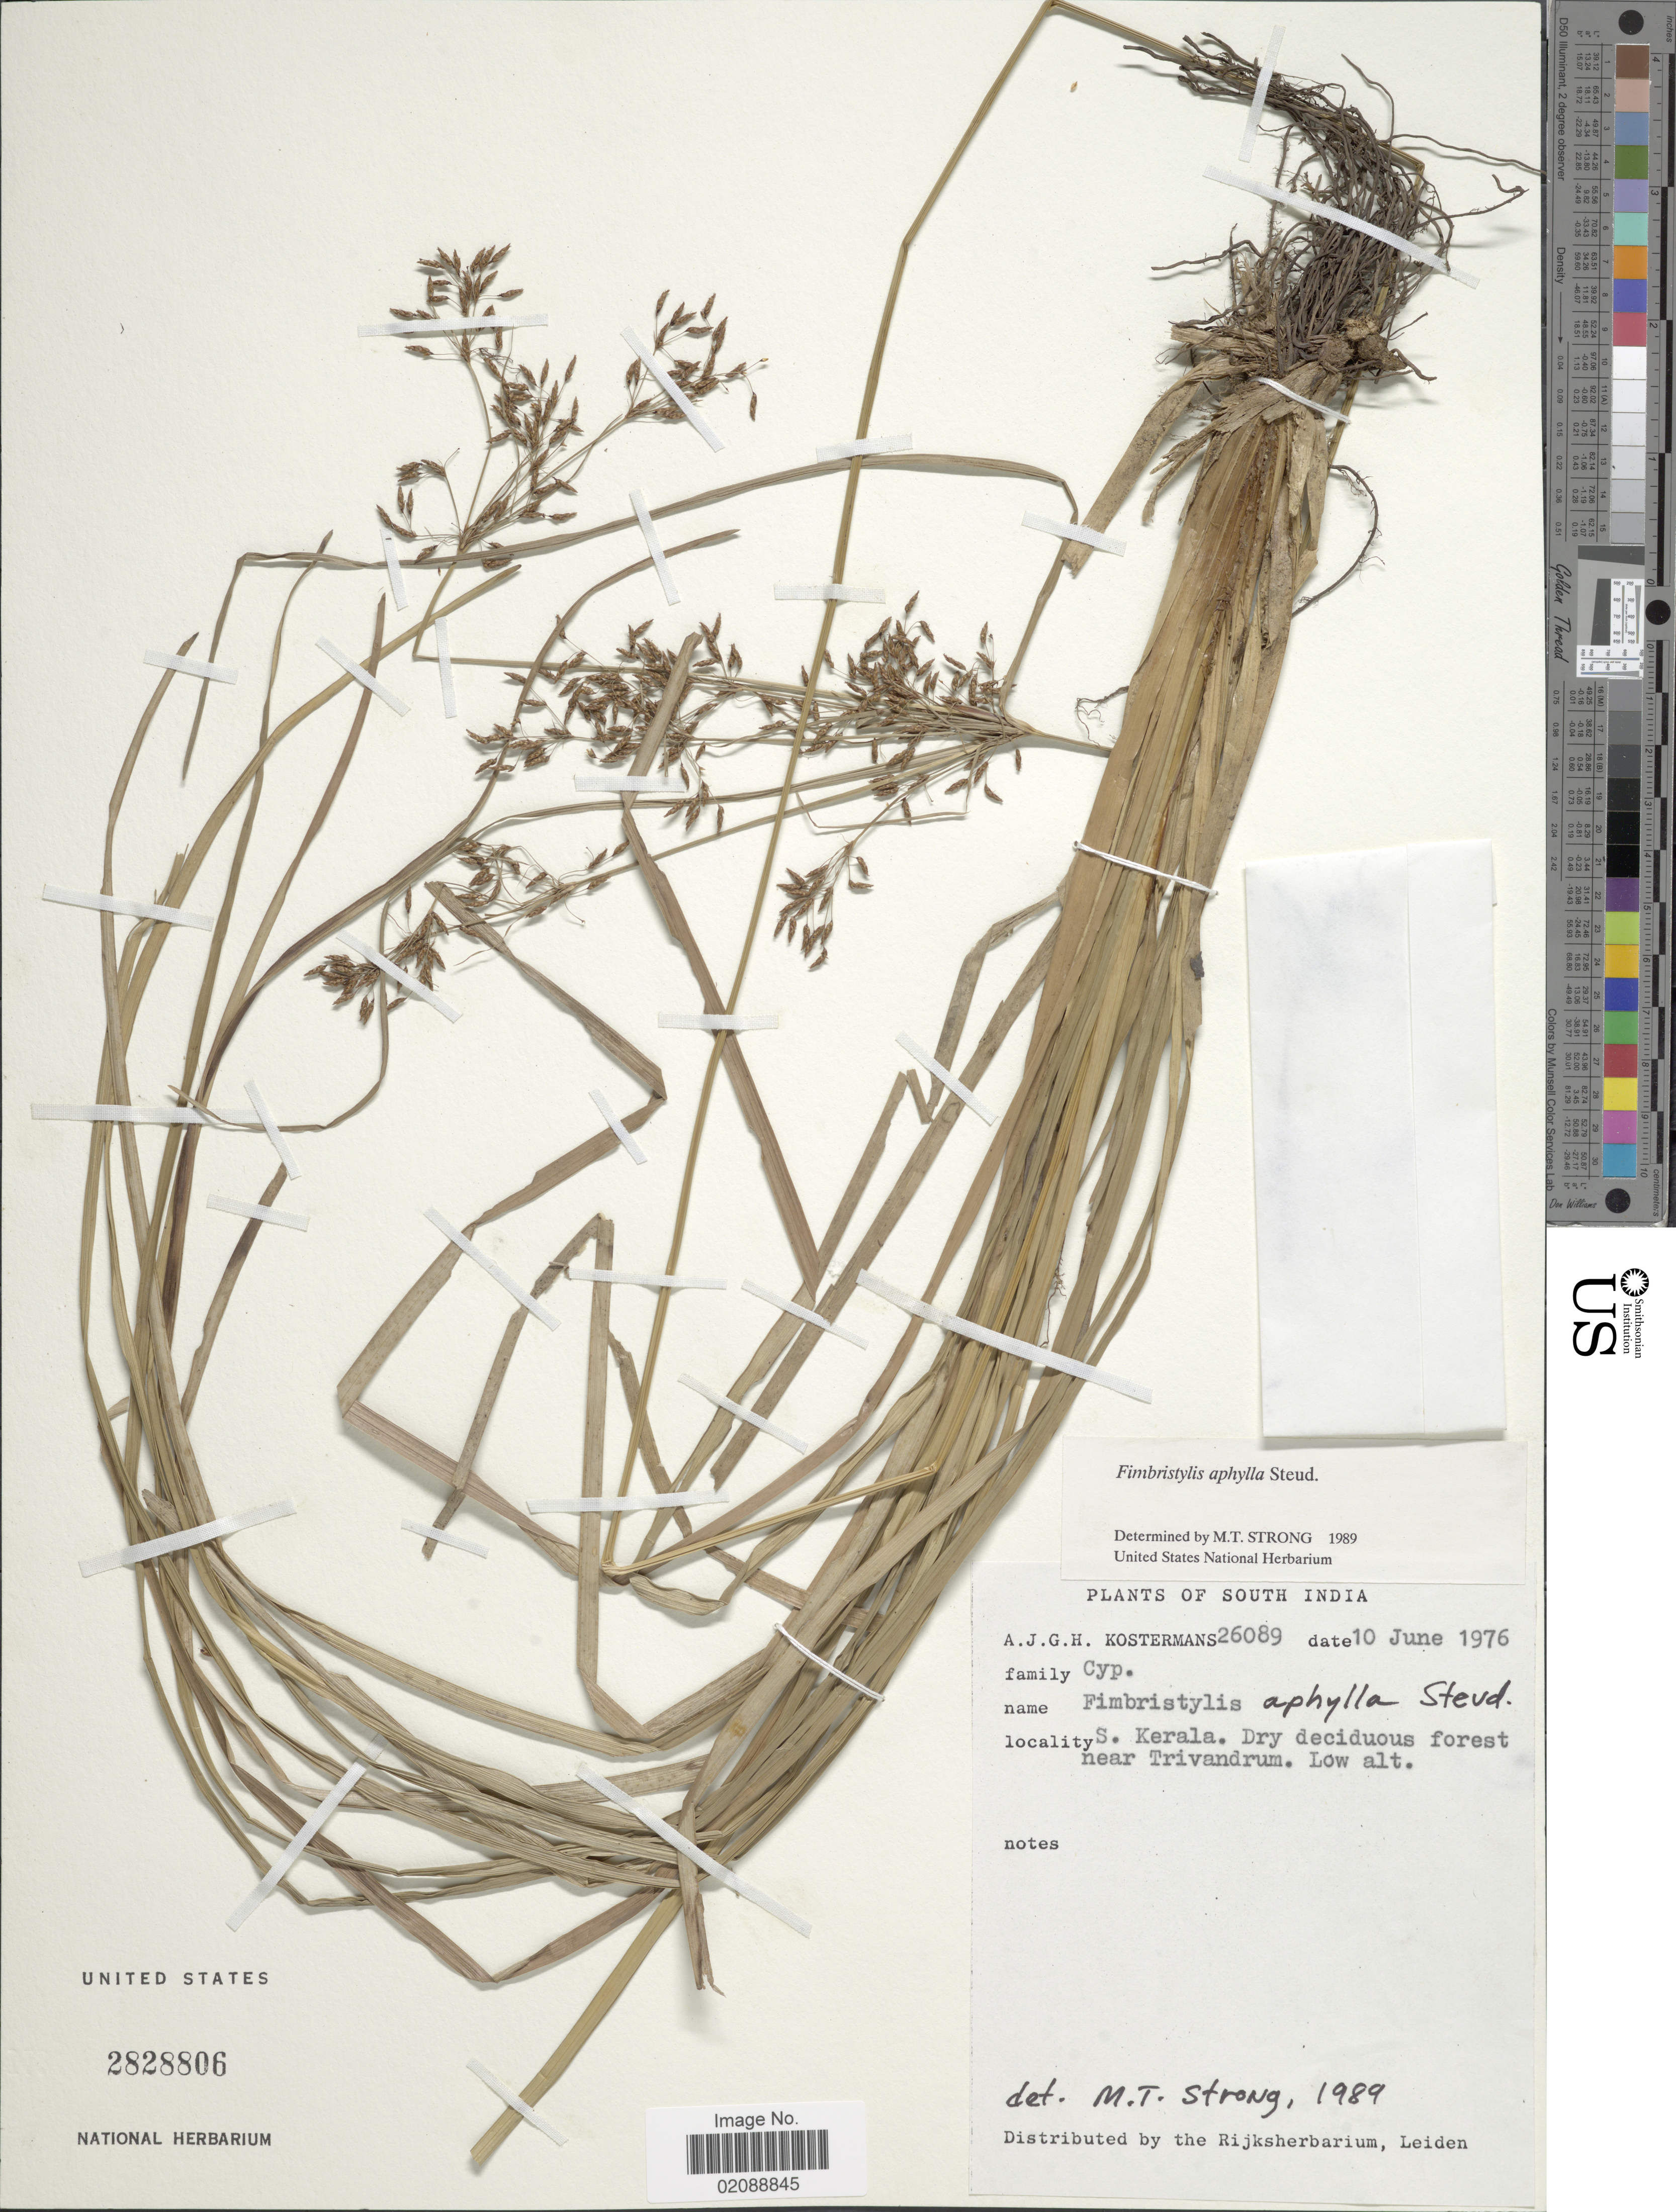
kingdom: Plantae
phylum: Tracheophyta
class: Liliopsida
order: Poales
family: Cyperaceae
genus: Fimbristylis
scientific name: Fimbristylis aphylla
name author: Steud.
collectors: A. J. G. Kostermans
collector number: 26089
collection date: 1976-06-10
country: India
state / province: Kerala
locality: South India, S. Kerala, near Trivandrum.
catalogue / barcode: US 282806